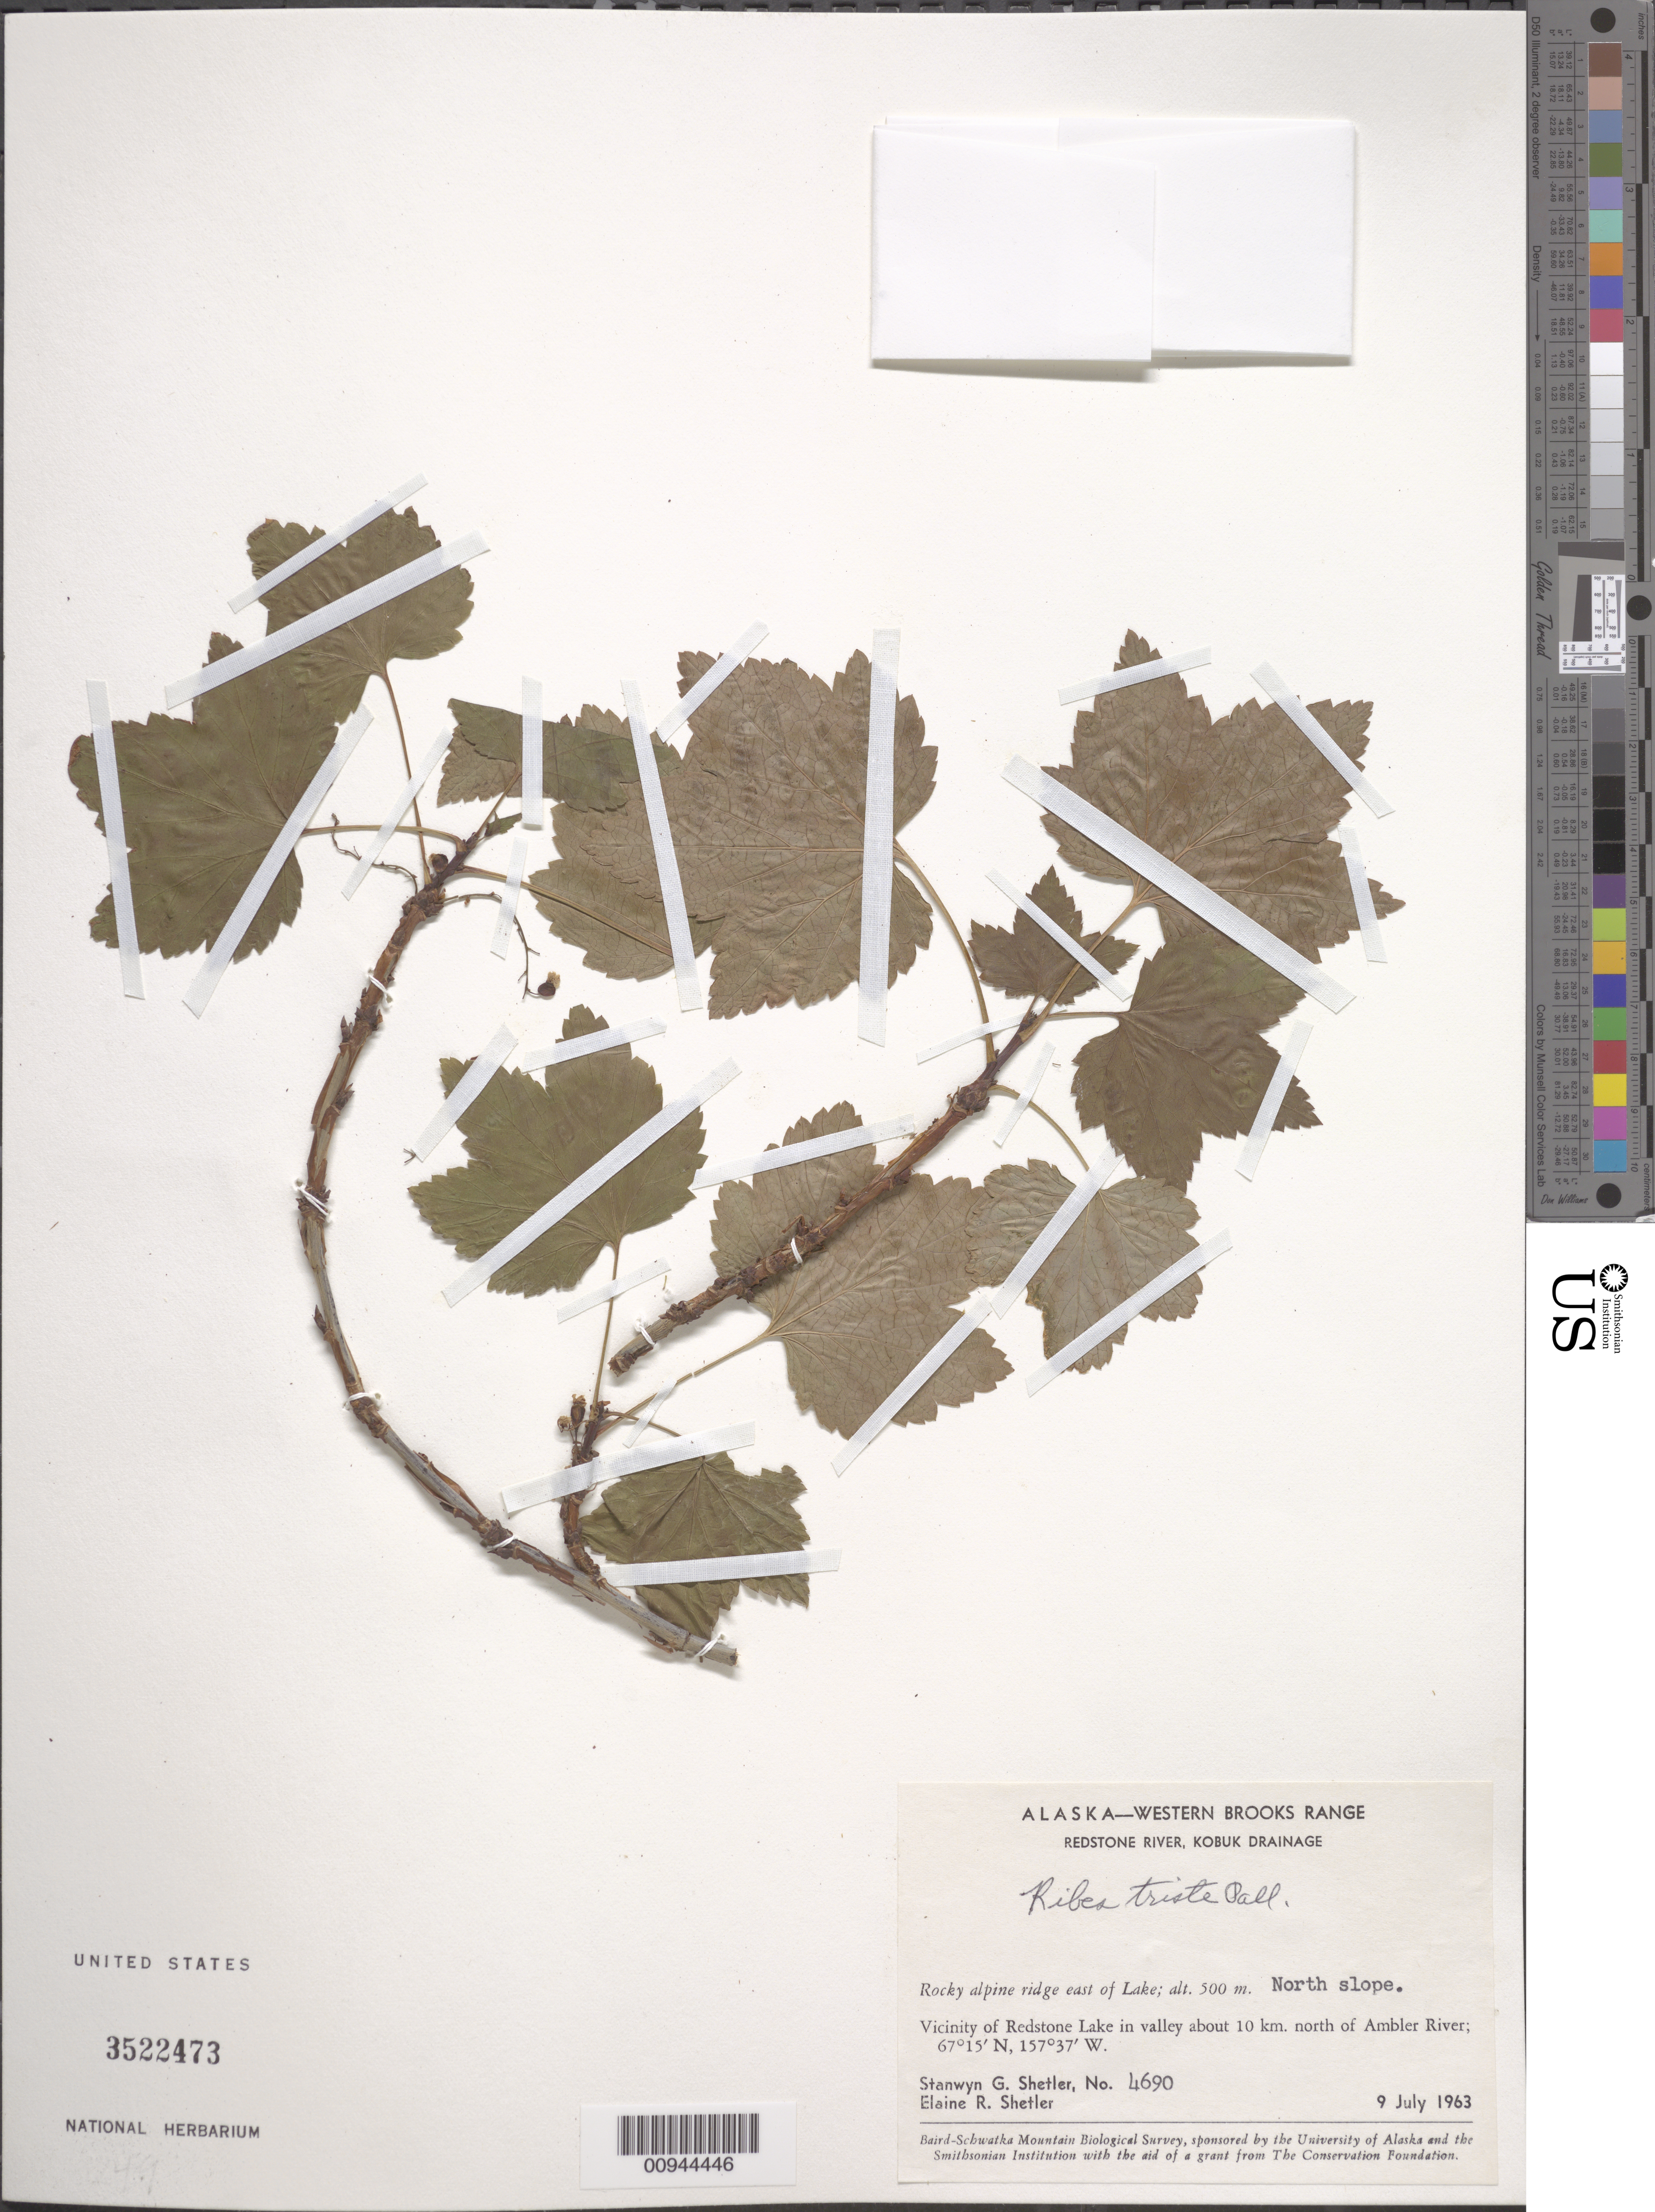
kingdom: Plantae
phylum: Tracheophyta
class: Magnoliopsida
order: Saxifragales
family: Grossulariaceae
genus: Ribes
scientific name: Ribes triste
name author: Pall.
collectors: S. Shetler & E. R. Shetler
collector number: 4690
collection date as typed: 09 Jul 1963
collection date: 1963-07-09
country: United States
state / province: Alaska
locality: Vicinity of Redstone Lake in valley about 10 km. north of Ambler River. North slope. Western Brooks Range, Redstone River, Kobuk Drainage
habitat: Rocky alpine ridge east of Lake.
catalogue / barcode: US 3522473